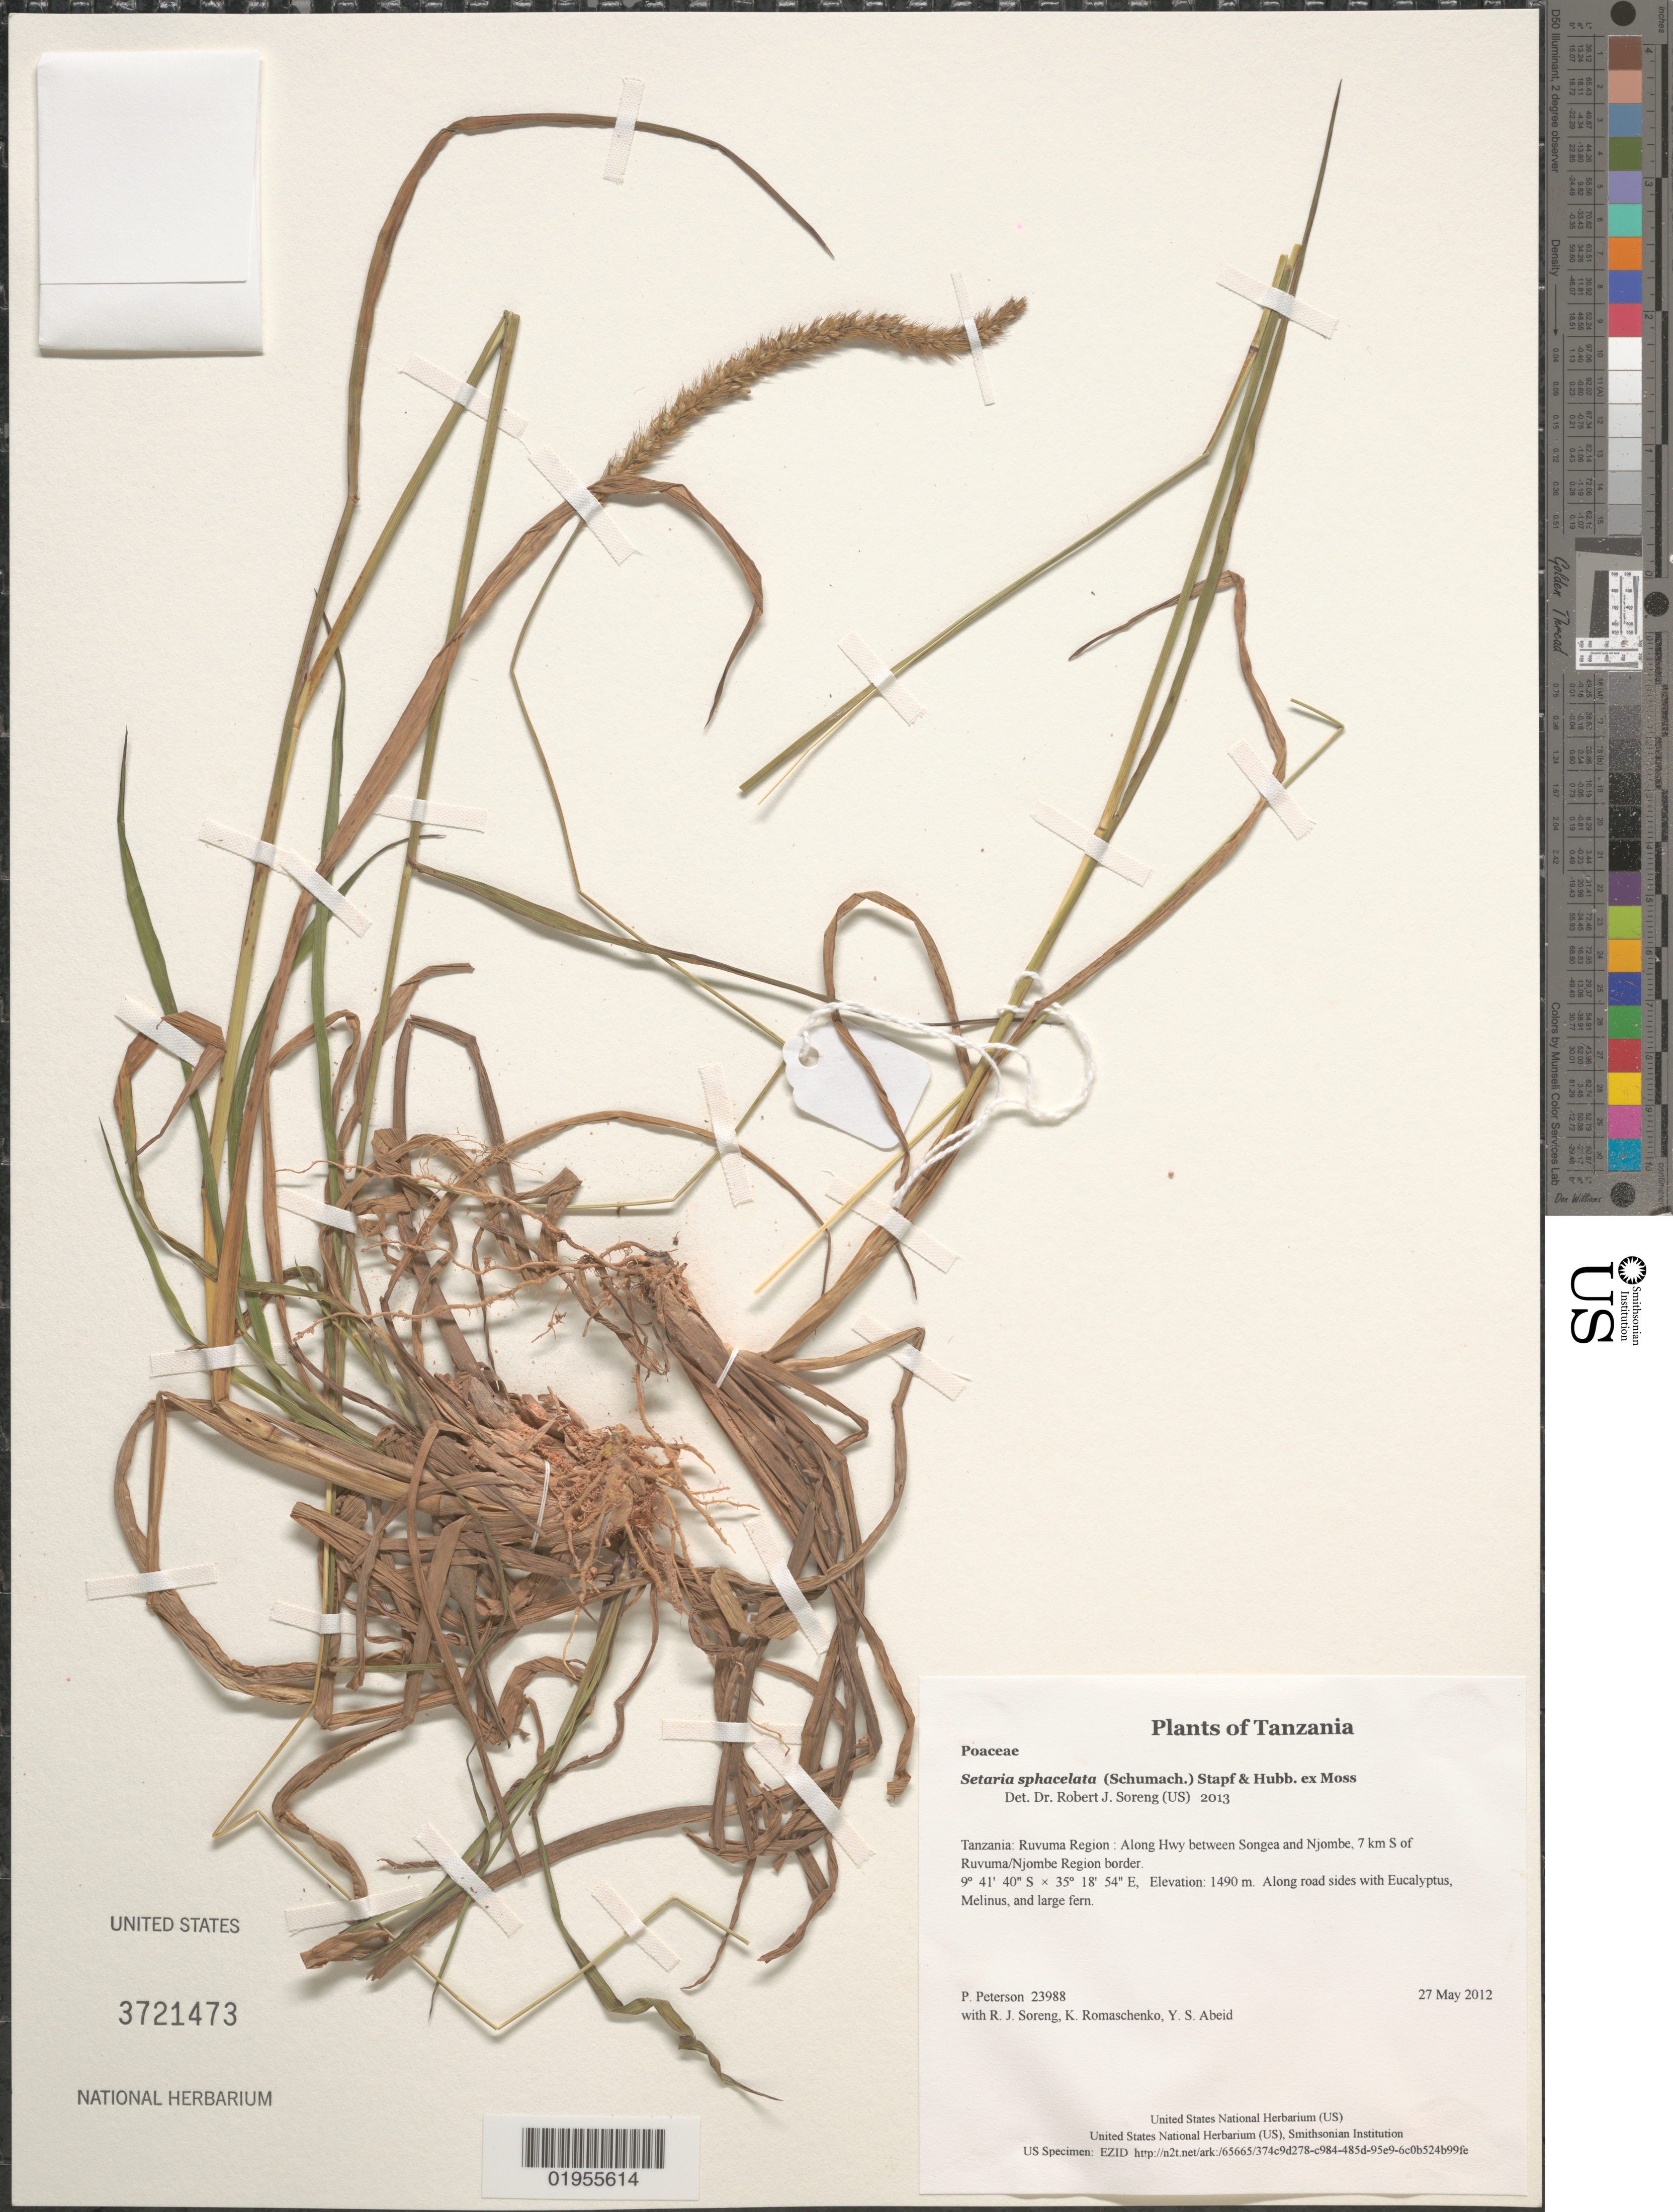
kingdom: Plantae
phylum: Tracheophyta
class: Liliopsida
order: Poales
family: Poaceae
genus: Setaria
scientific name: Setaria sphacelata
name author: (Schumach.) Stapf & Hubb. ex Moss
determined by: Soreng, Robert J., Research Associate (BOT), Smithsonian Institution - National Museum of Natural History (UNITED STATES)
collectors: P. M. Peterson, R. J. Soreng, K. Romaschenko & Y. Abeid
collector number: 23988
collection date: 2012-05-27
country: Tanzania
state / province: Ruvuma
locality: Along Hwy between Songea and Njombe, 7 km S of Ruvuma/Njombe Region border.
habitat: Along road sides with Eucalyptus, Melinus, and large fern.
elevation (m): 1490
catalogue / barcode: US 3721473